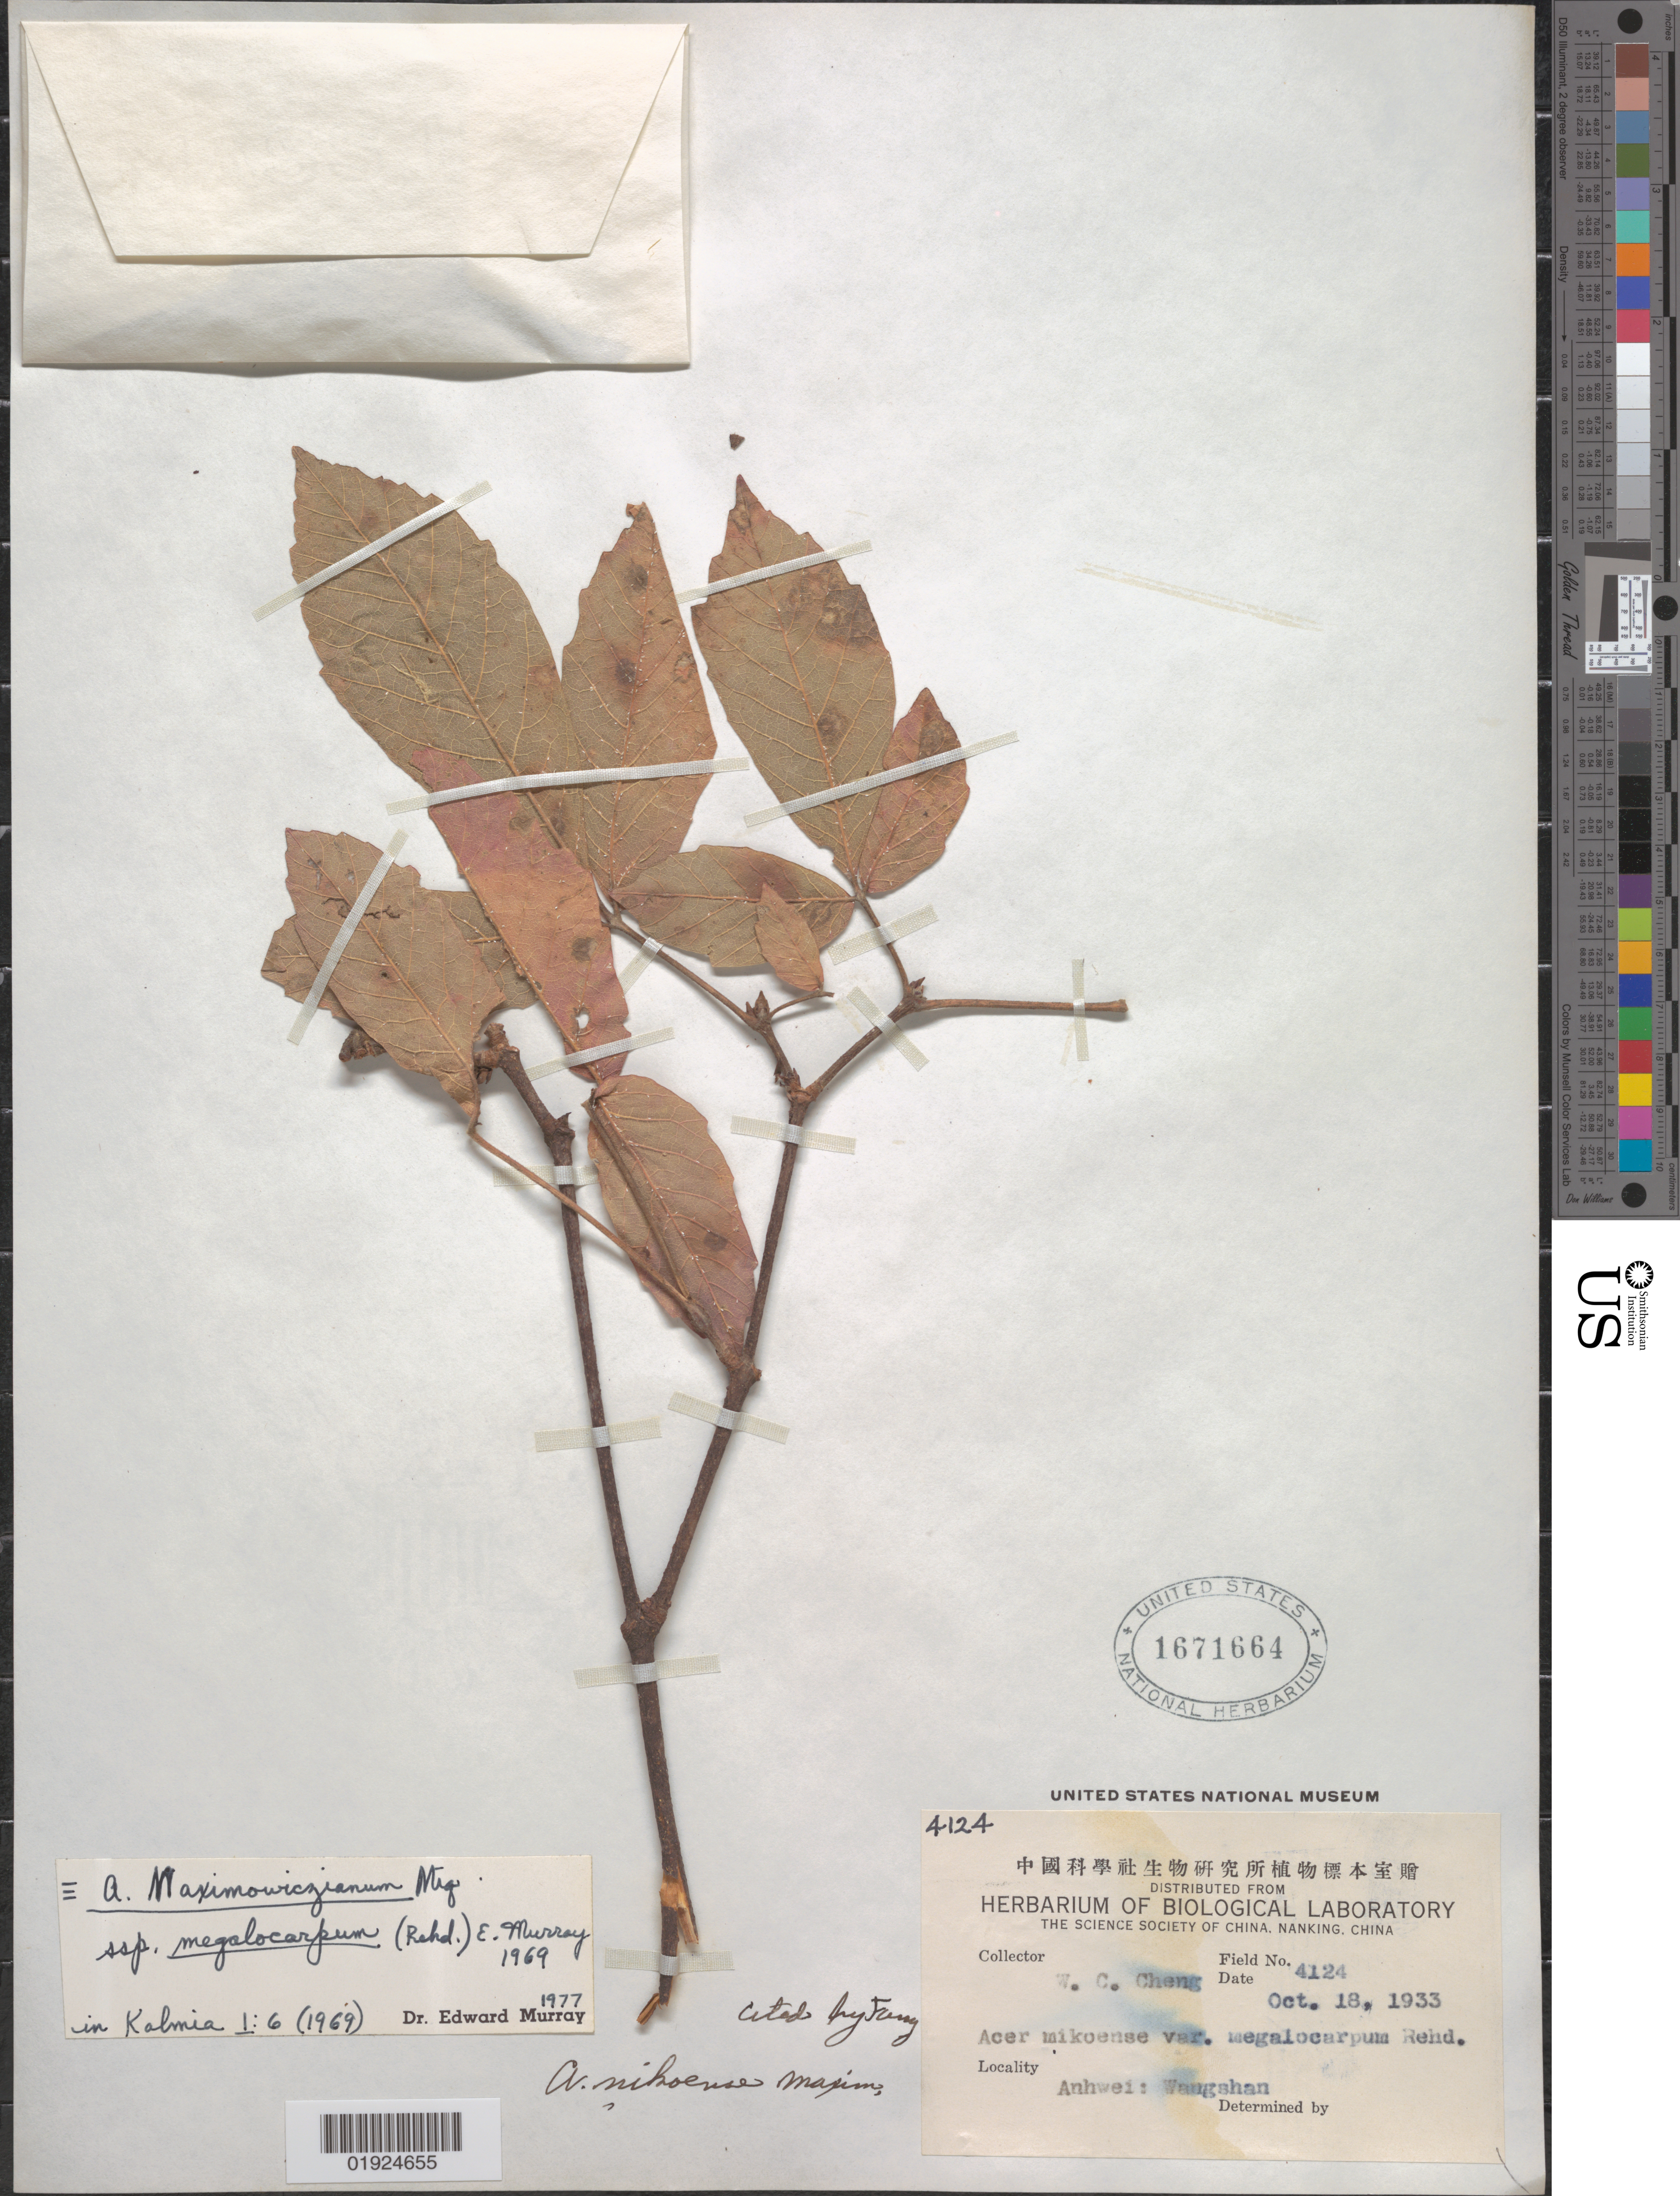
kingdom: Plantae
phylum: Tracheophyta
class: Magnoliopsida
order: Sapindales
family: Sapindaceae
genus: Acer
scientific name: Acer nikoense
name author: (Miq.) Maxim.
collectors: W. C. Cheng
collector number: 4124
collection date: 1933-10-18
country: China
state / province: Anhui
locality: Anhwei [Anhui], Wangshan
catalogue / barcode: US 1671664